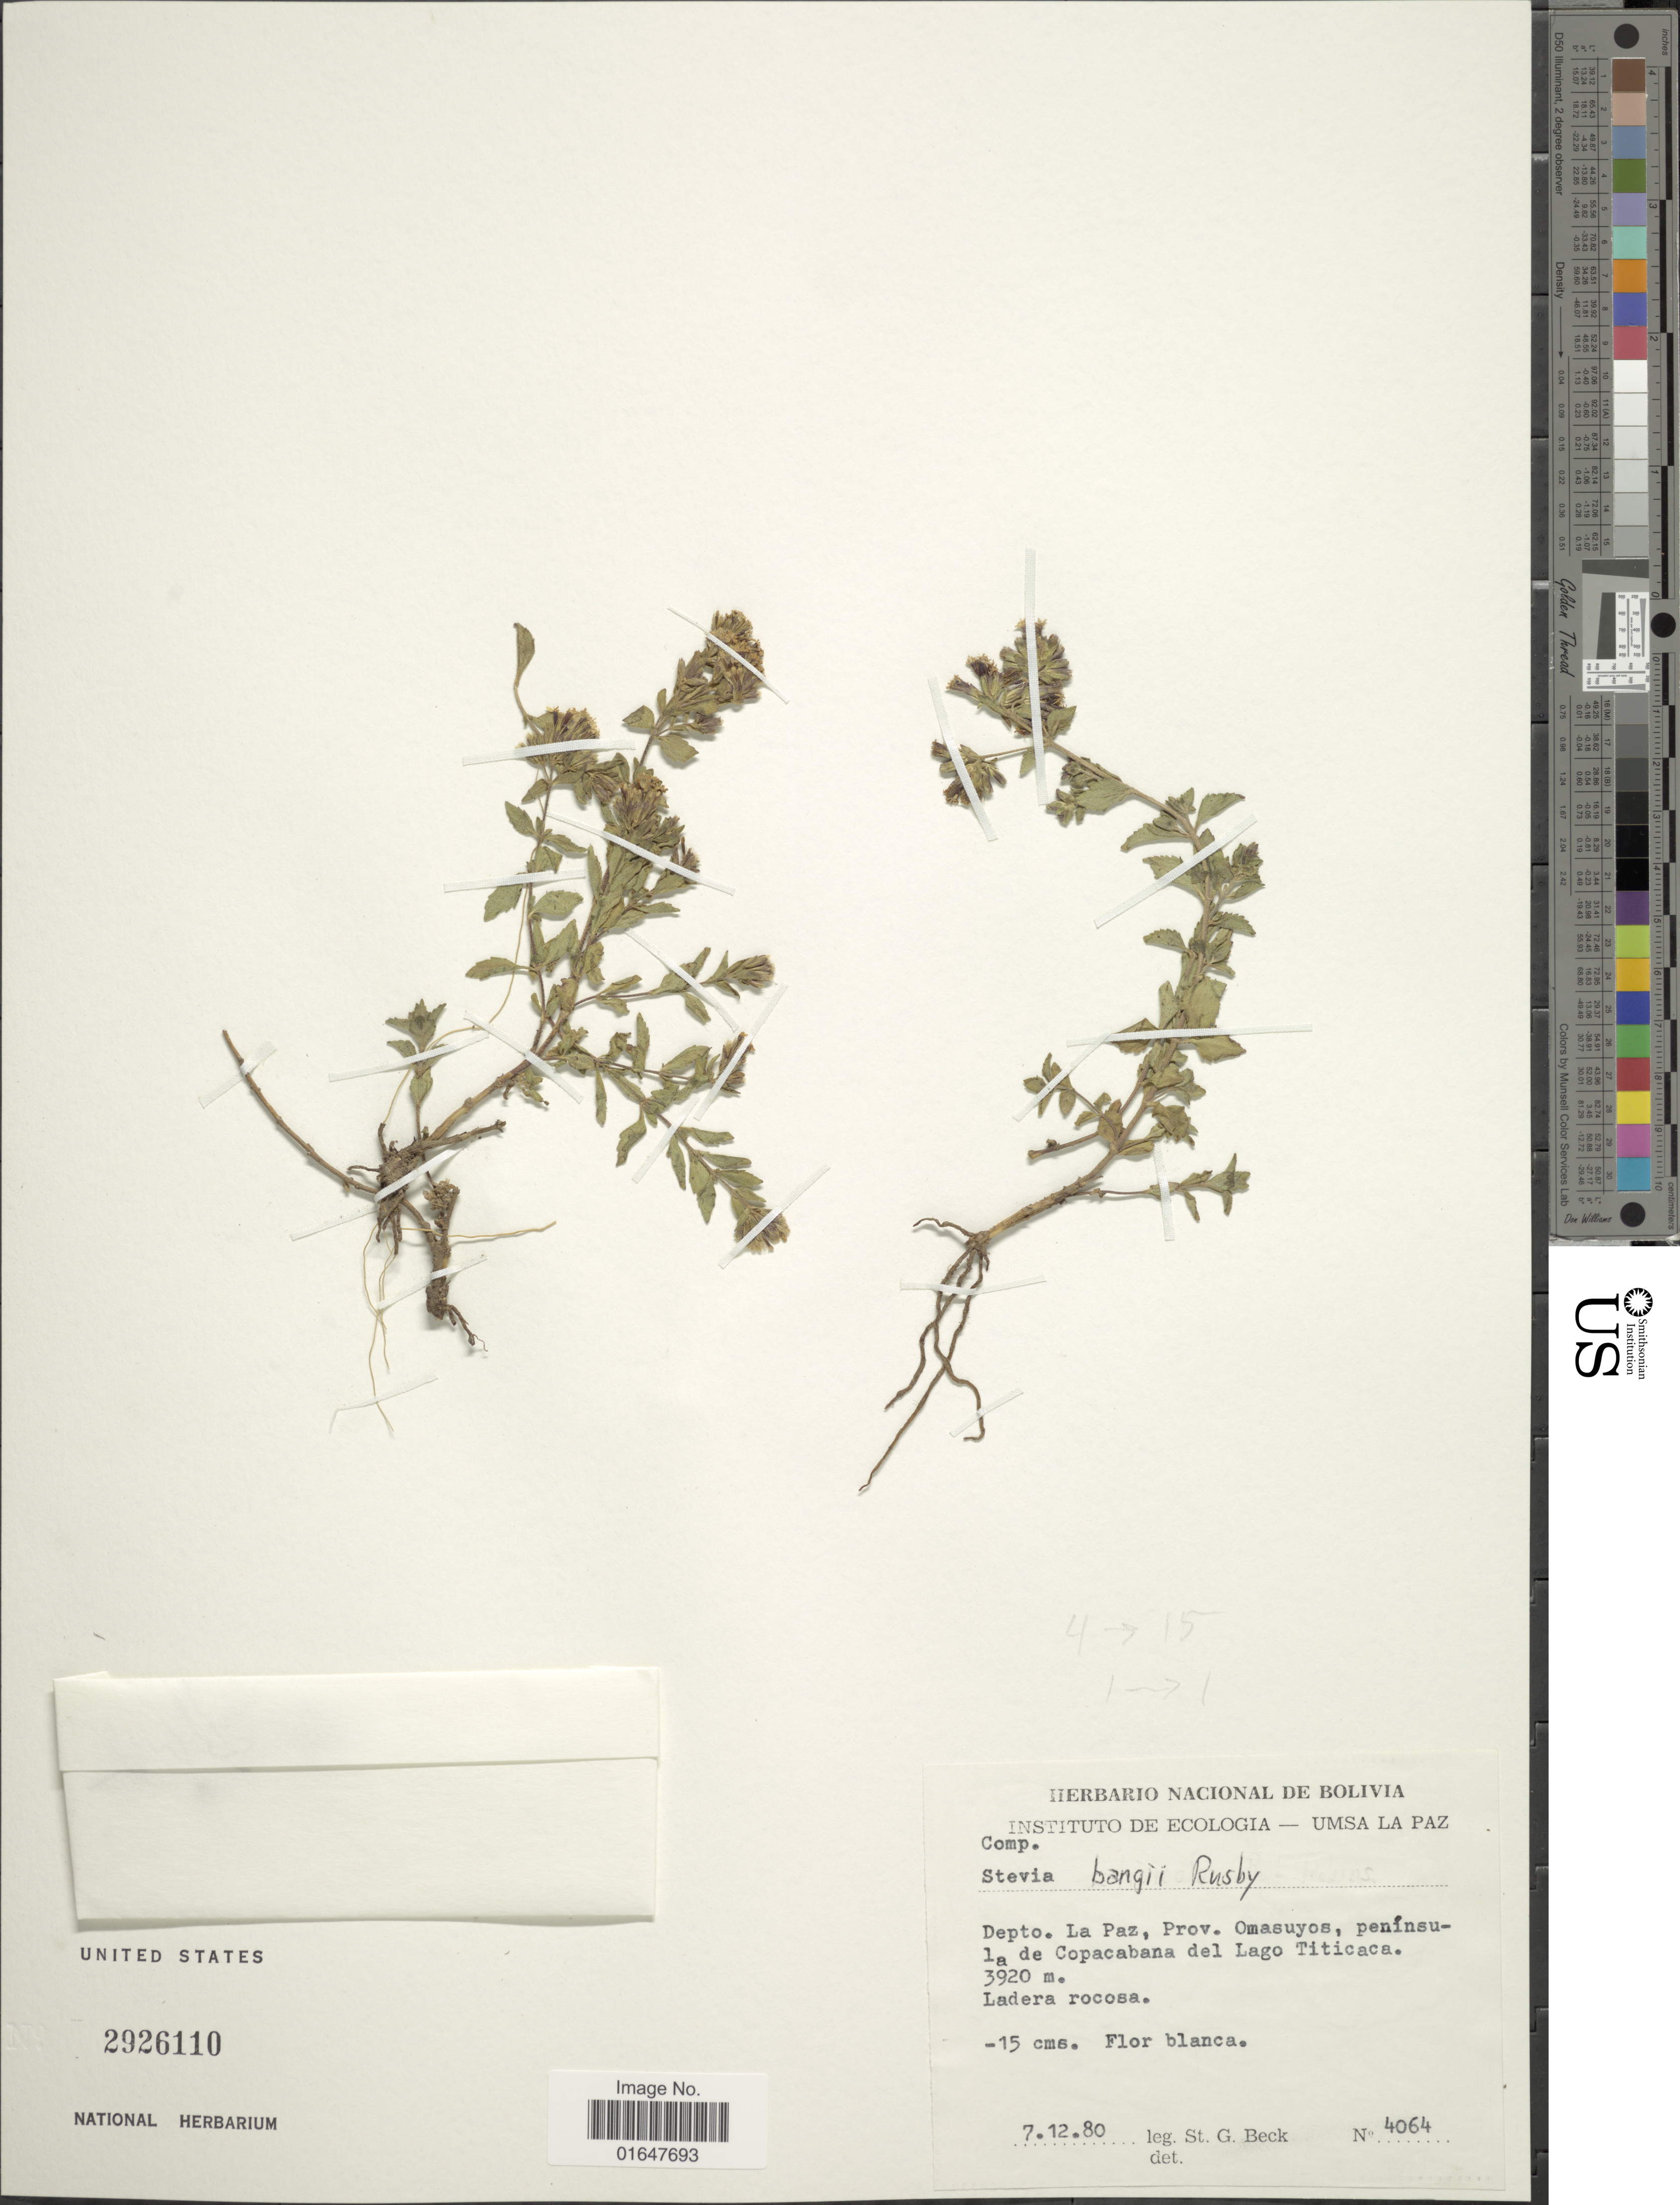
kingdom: Plantae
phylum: Tracheophyta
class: Magnoliopsida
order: Asterales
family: Asteraceae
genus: Stevia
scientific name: Stevia bangii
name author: Rusby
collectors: S. G. Beck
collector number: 4064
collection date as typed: Transcribed d/m/y: 7/12/80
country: Bolivia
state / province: La Paz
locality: Prov. Omasuyos, peninsula de Copacabana del Lago Titicaca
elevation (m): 3920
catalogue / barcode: US 2926110